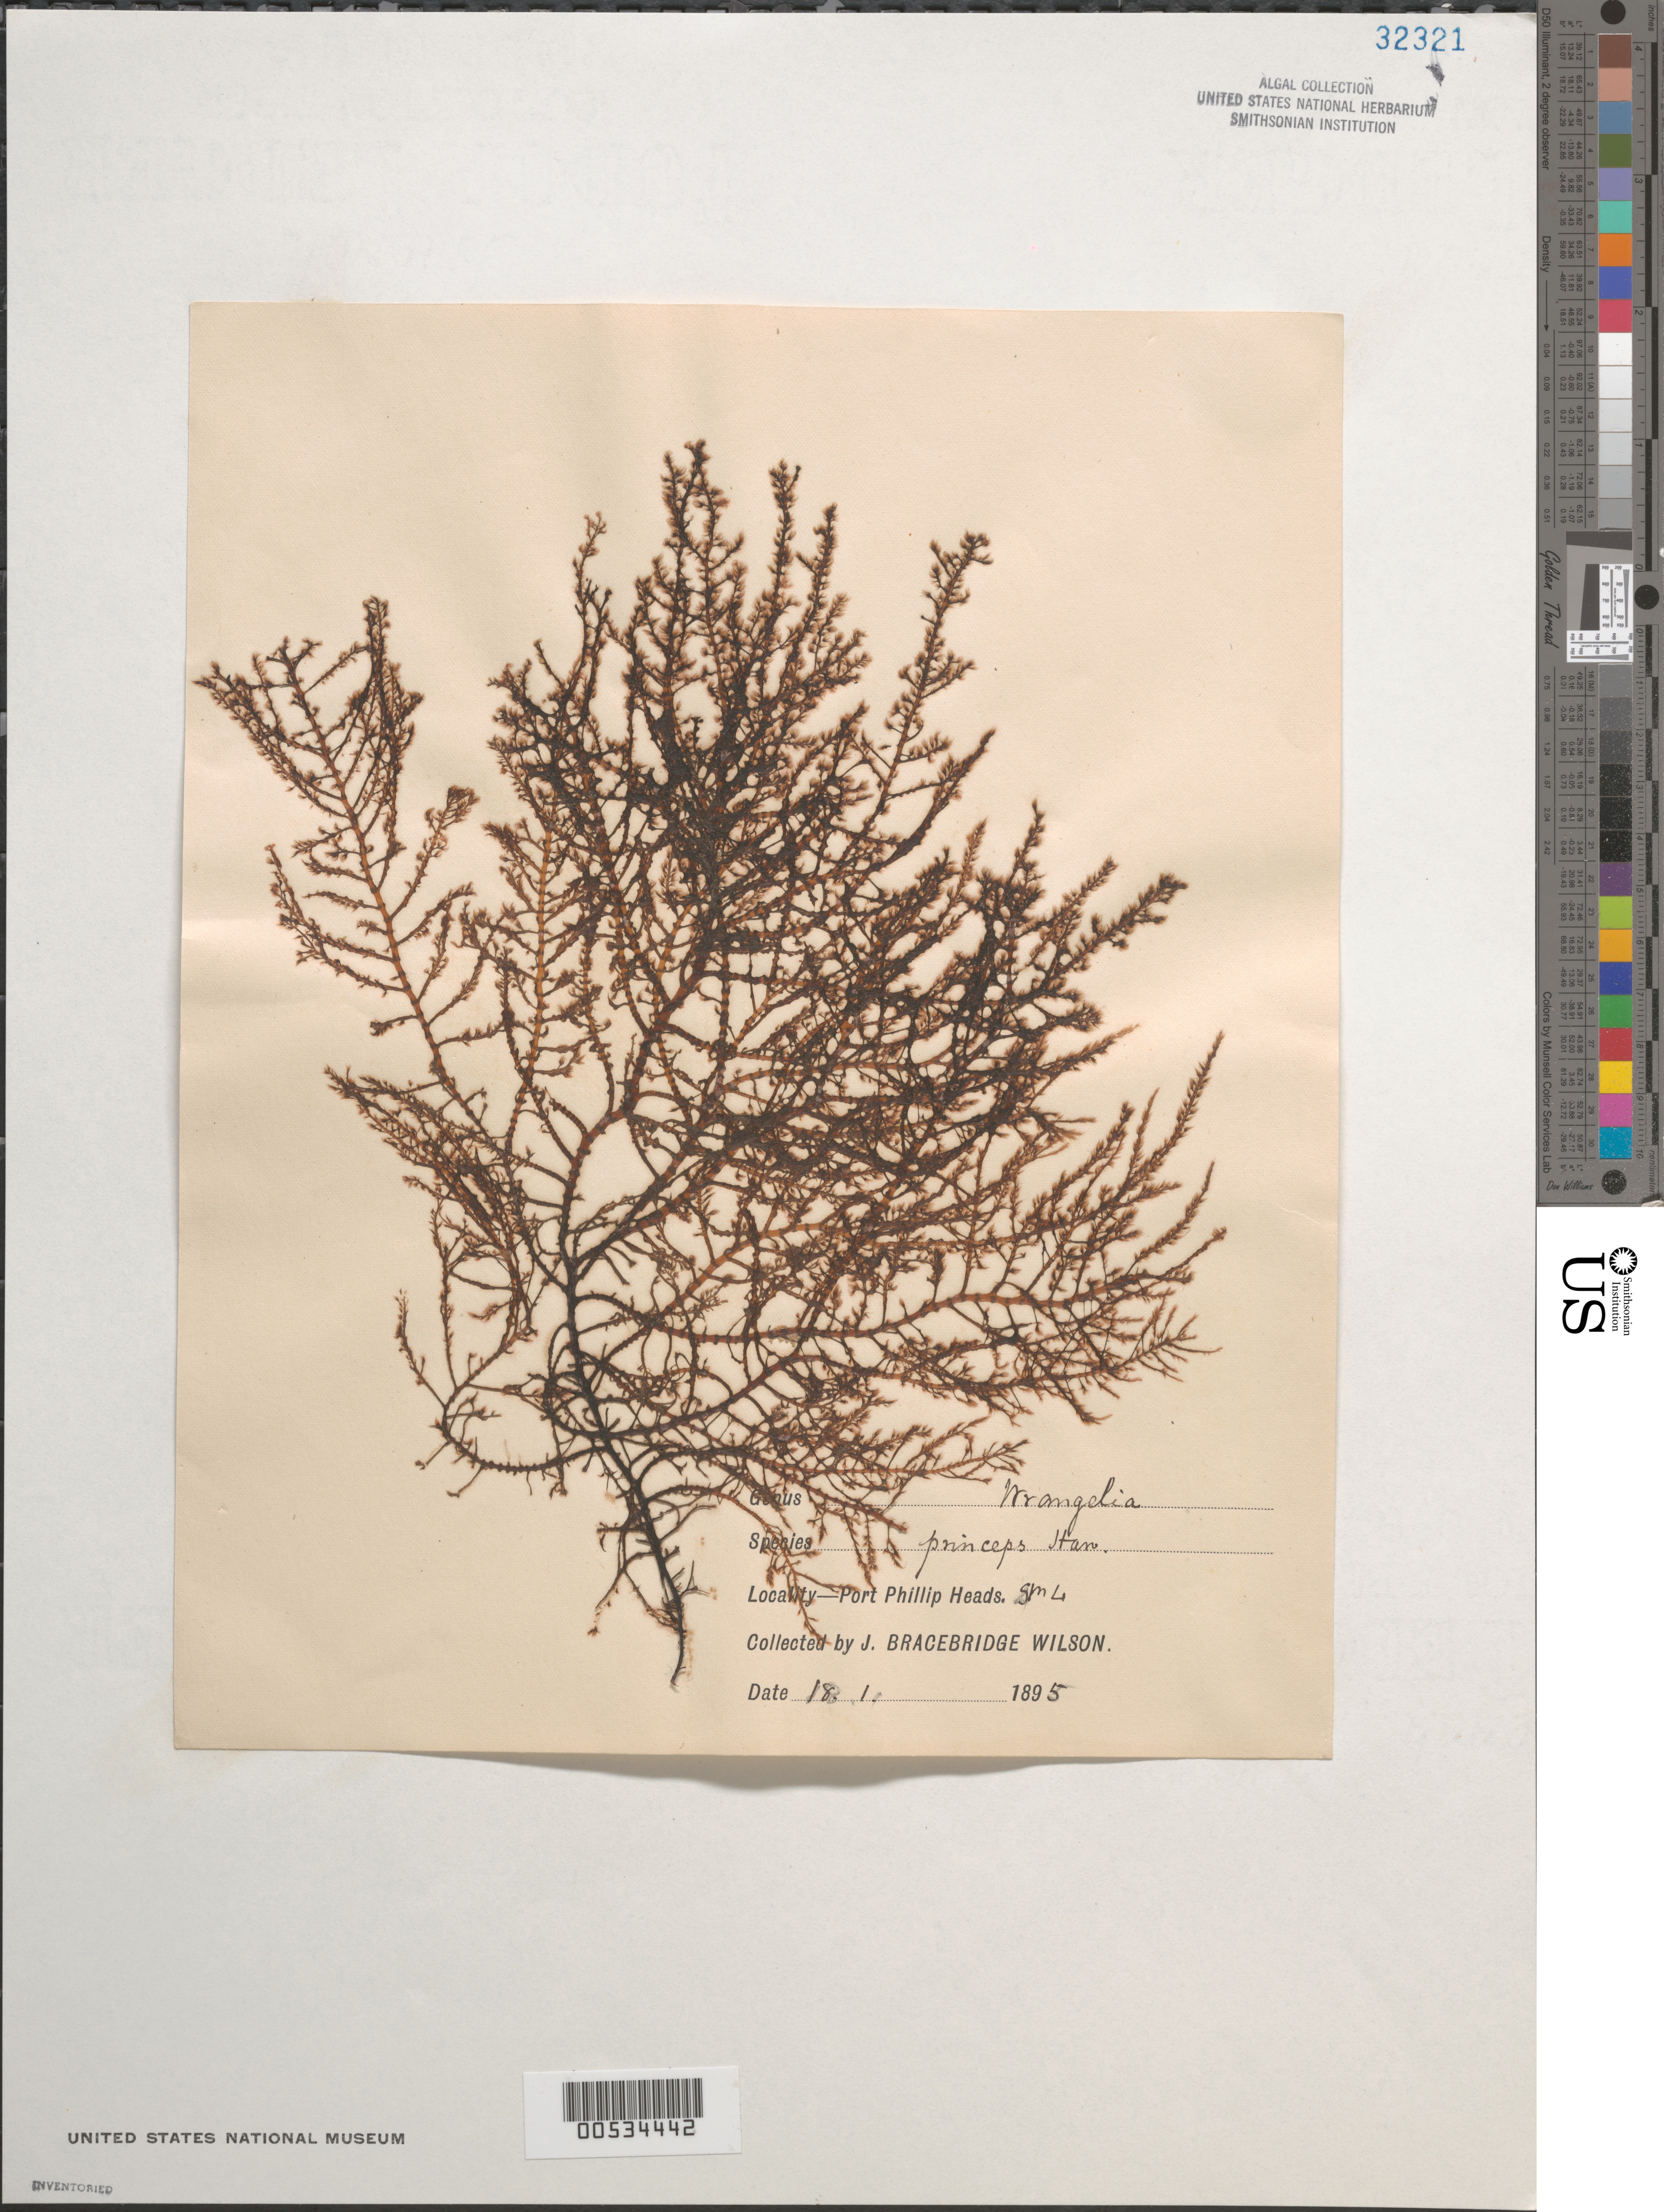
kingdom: Plantae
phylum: Rhodophyta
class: Florideophyceae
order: Ceramiales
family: Wrangeliaceae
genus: Wrangelia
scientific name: Wrangelia abietina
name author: Harv.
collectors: J. B. Wilson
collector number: Station 4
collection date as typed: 18 Jan 1895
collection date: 1895-01-18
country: Australia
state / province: Victoria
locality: Port Phillip Heads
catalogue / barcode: US 32321